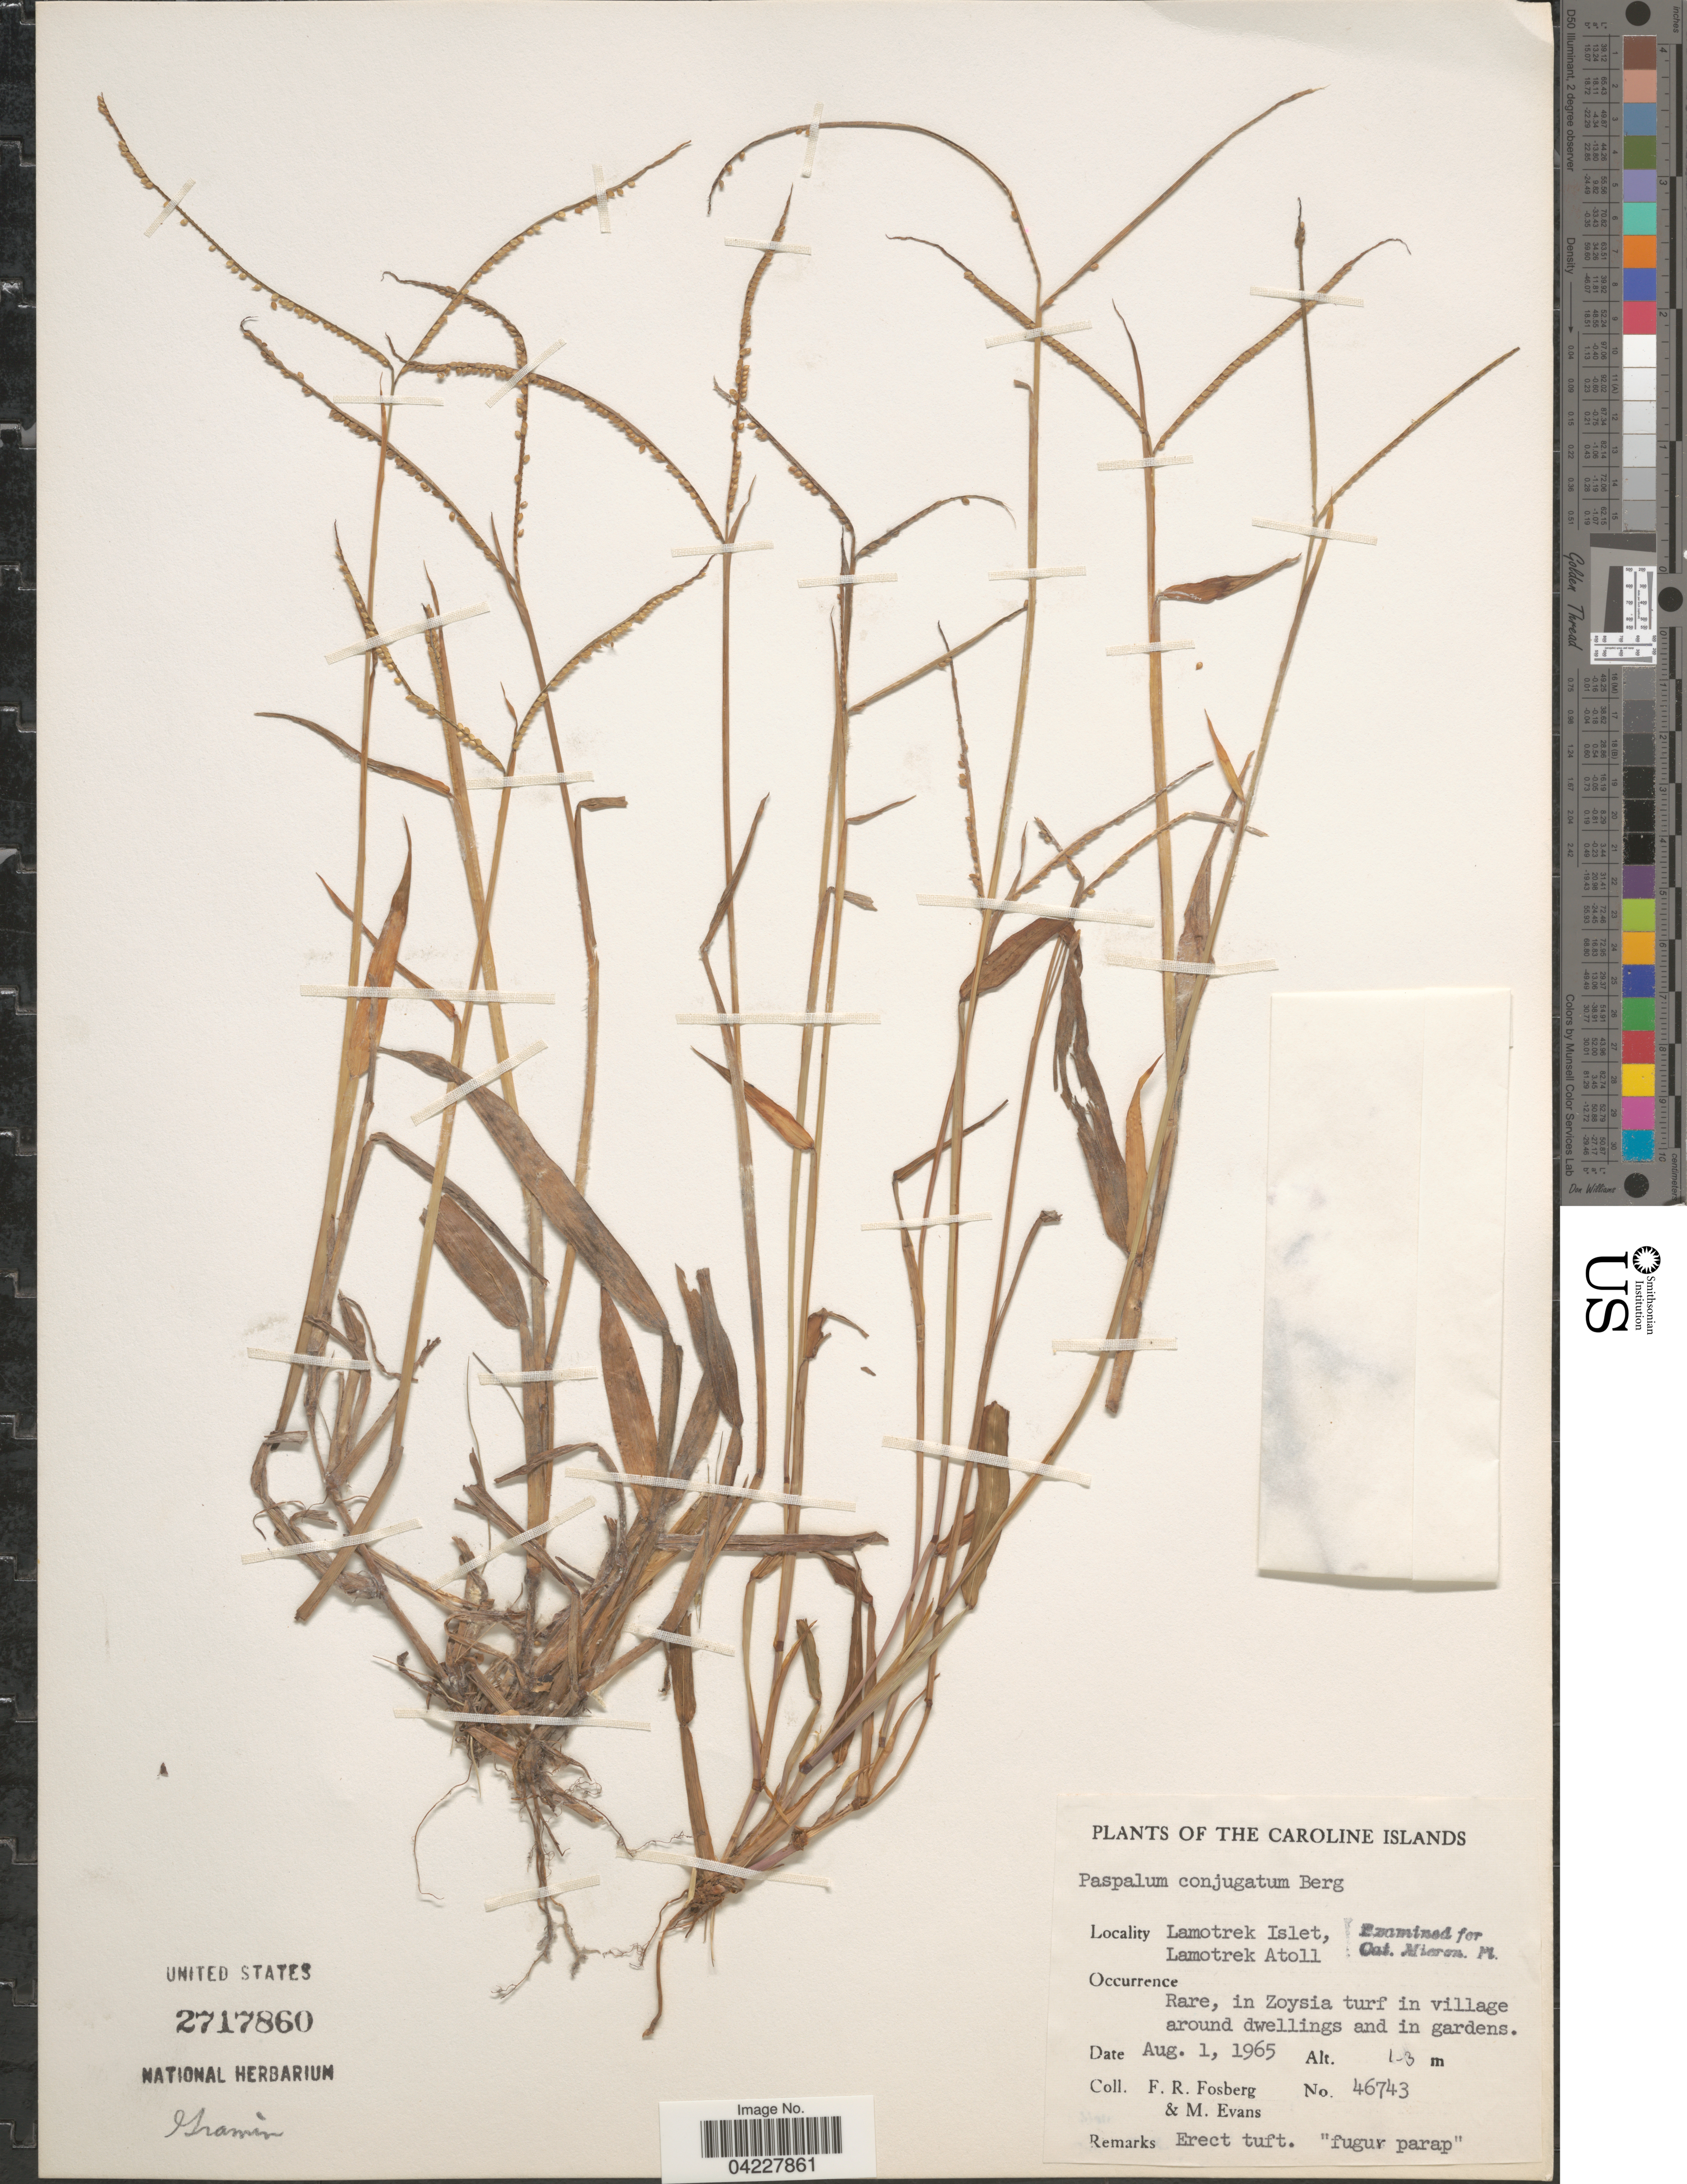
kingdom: Plantae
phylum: Tracheophyta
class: Liliopsida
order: Poales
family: Poaceae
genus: Paspalum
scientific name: Paspalum conjugatum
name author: P.J. Bergius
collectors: F. R. Fosberg & M. Evans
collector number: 46743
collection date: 1965-08-01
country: Micronesia, Federated States of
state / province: Yap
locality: The Caroline Islands. Lamotrek Islet, Lamotrek Atoll.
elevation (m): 1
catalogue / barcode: US 2717860